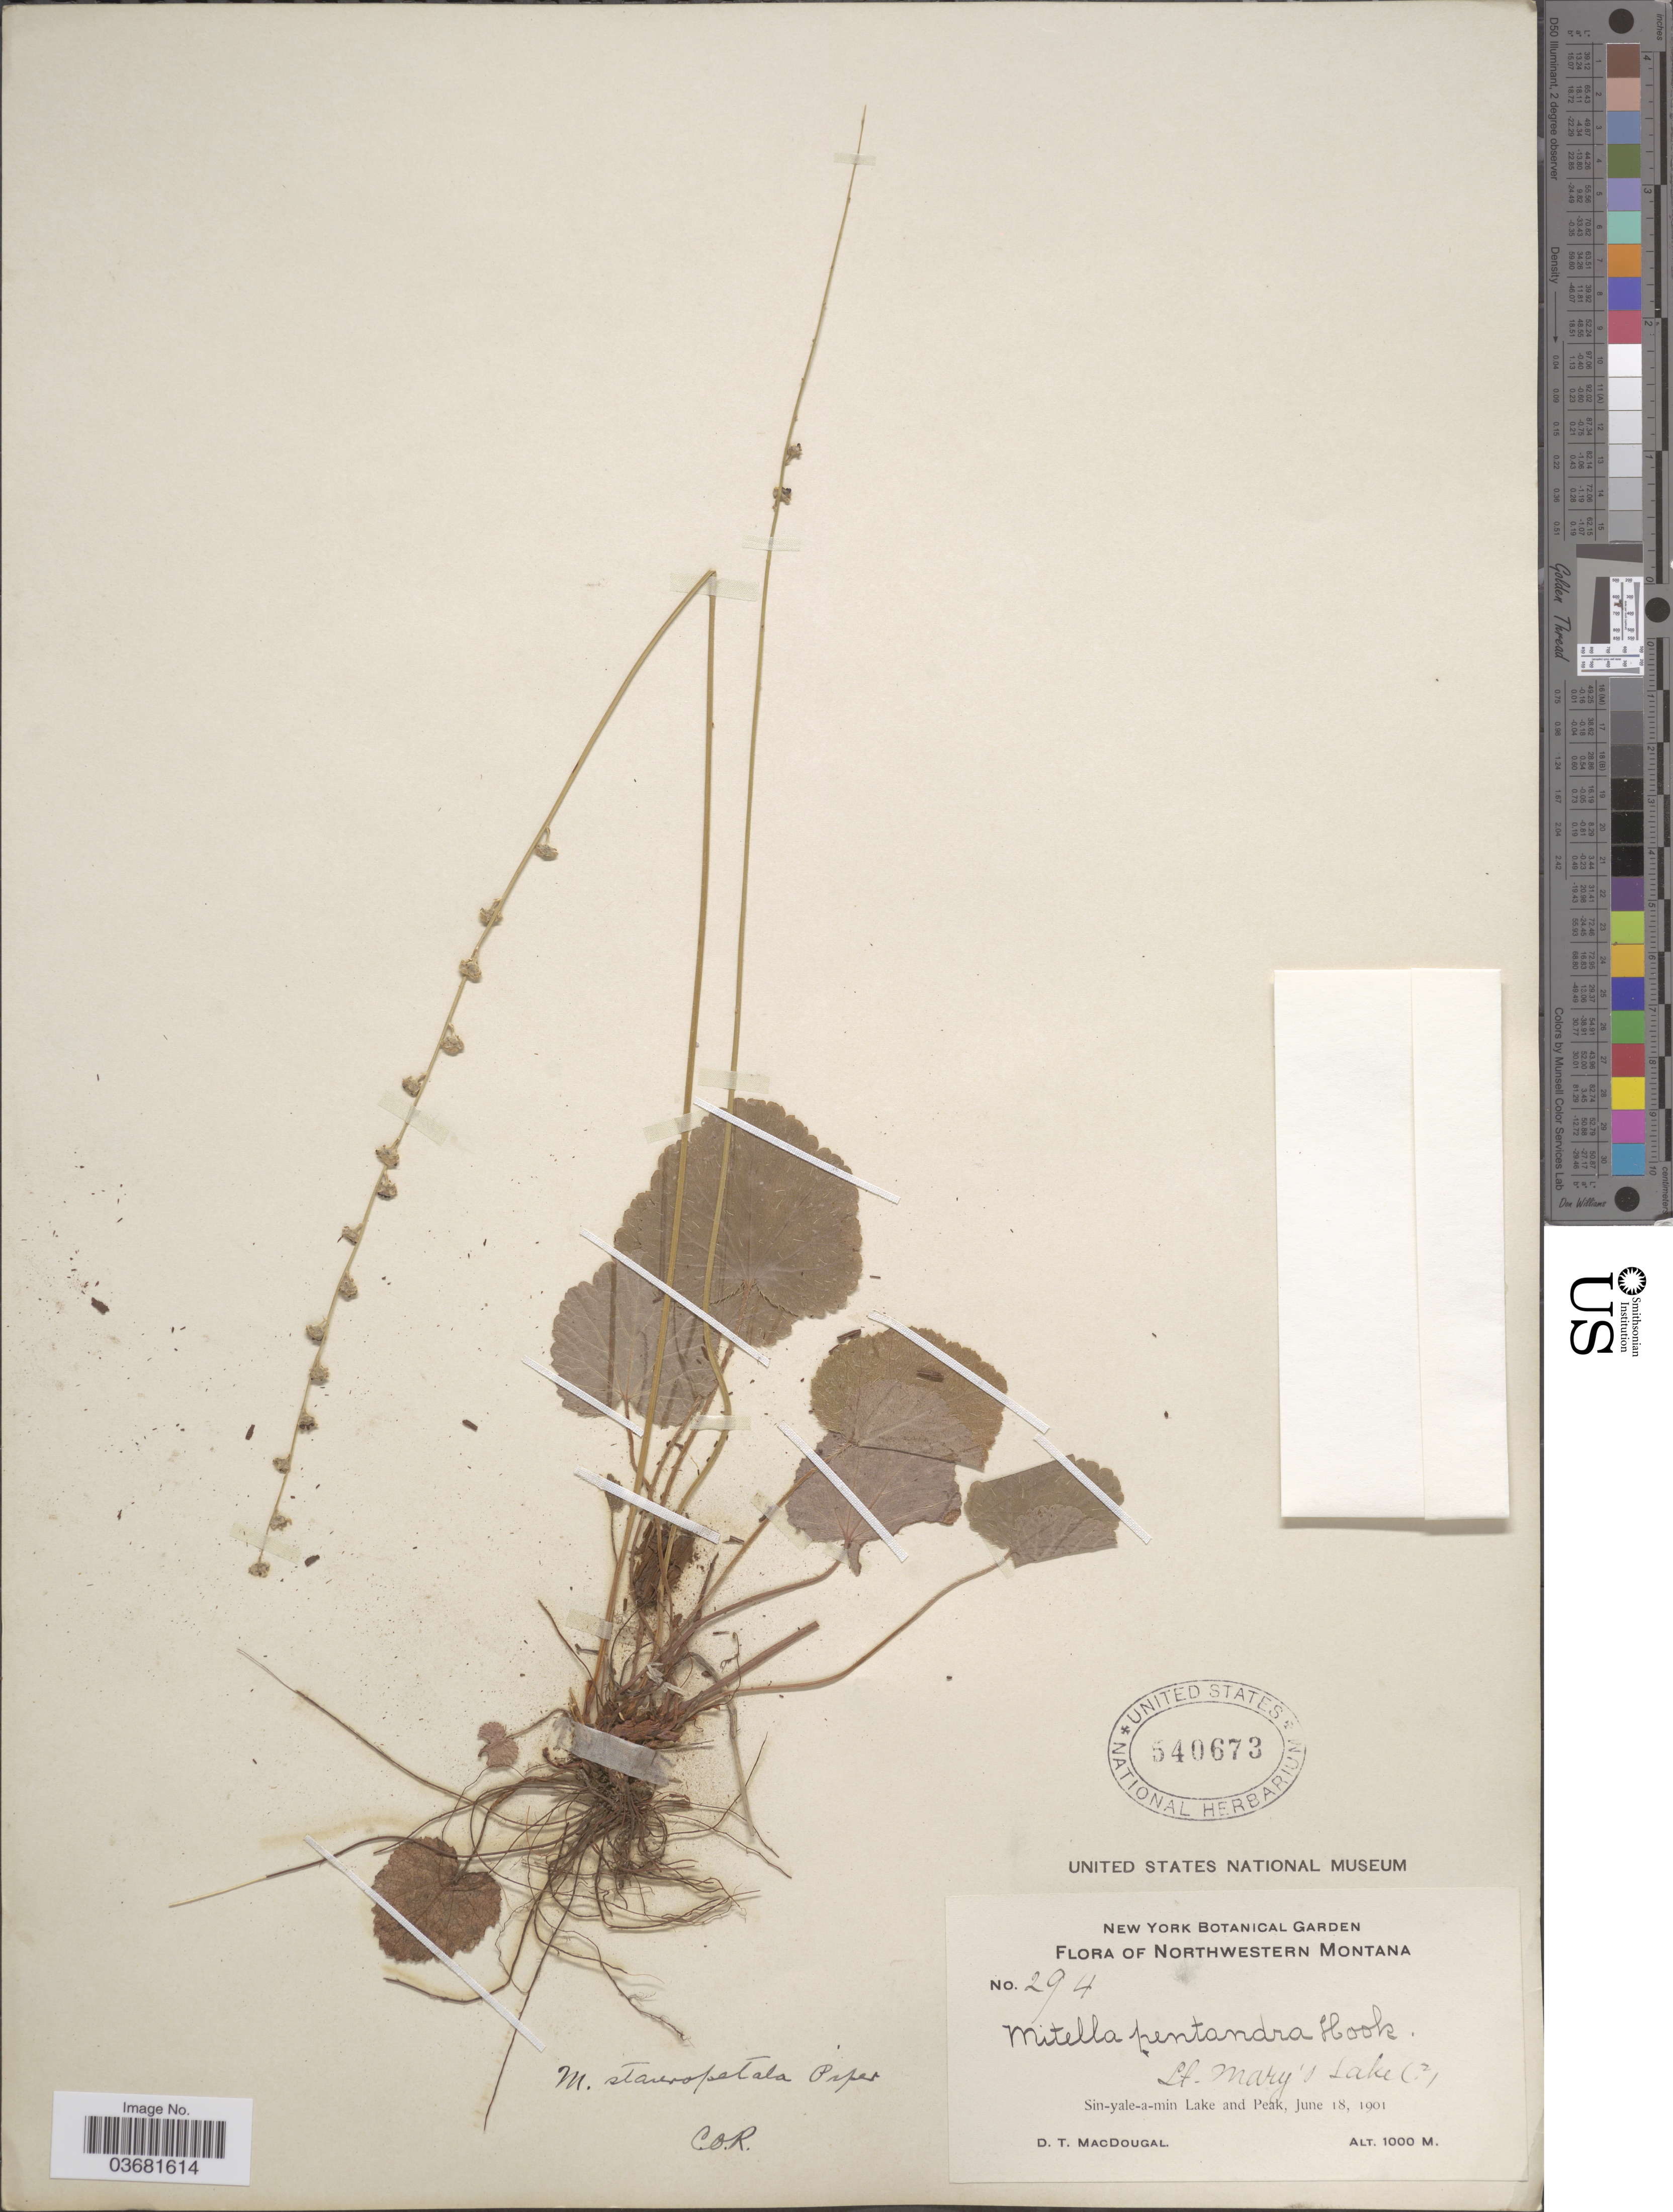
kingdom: Plantae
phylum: Tracheophyta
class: Magnoliopsida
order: Saxifragales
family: Saxifragaceae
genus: Mitella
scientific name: Mitella stauropetala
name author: Piper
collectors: D. T. MacDougal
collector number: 294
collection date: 1901-06-18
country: United States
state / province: Montana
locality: Northwestern Montana. Lt. Mary's Lake Co. Sin-yale-a-min Lake and Peak.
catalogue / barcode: US 540673